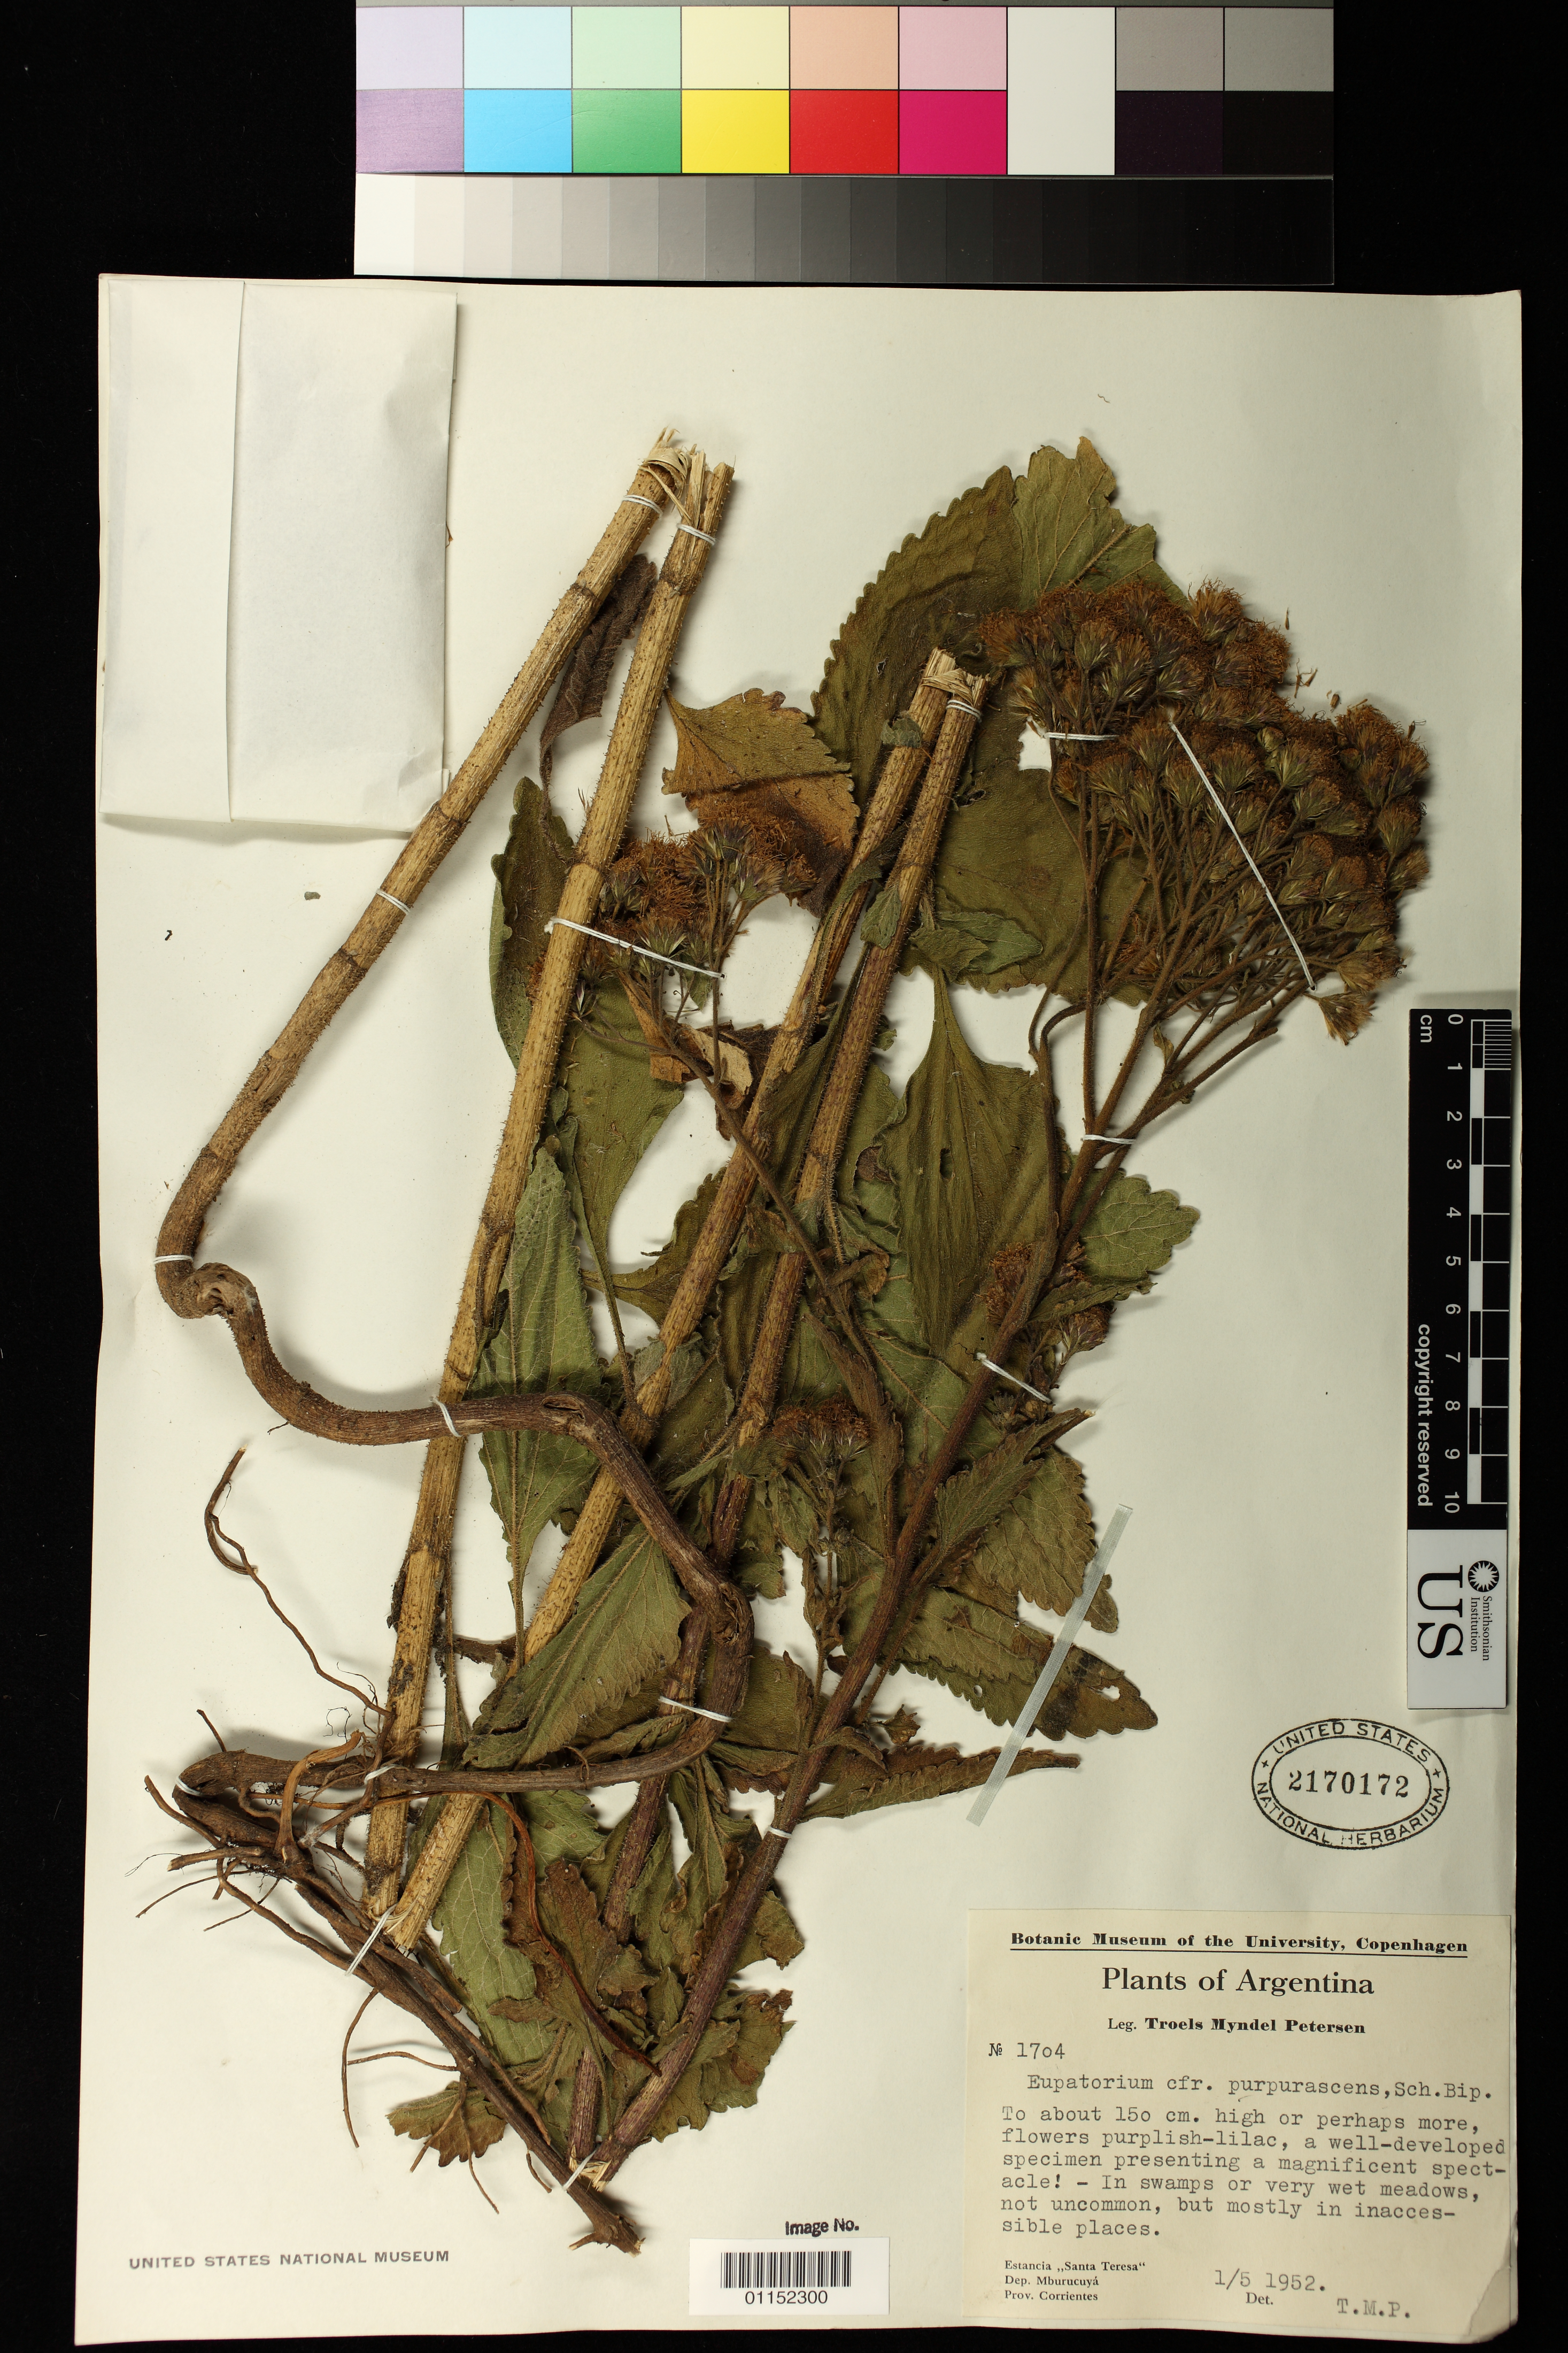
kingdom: Plantae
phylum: Tracheophyta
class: Magnoliopsida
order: Asterales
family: Asteraceae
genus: Campuloclinium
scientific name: Campuloclinium eiteniorum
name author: R.M. King & H. Rob.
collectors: T. M. Petersen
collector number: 1704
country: Argentina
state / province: Corrientes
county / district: Mburucuyá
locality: Estancia Santa Teresa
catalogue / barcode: US 2170172